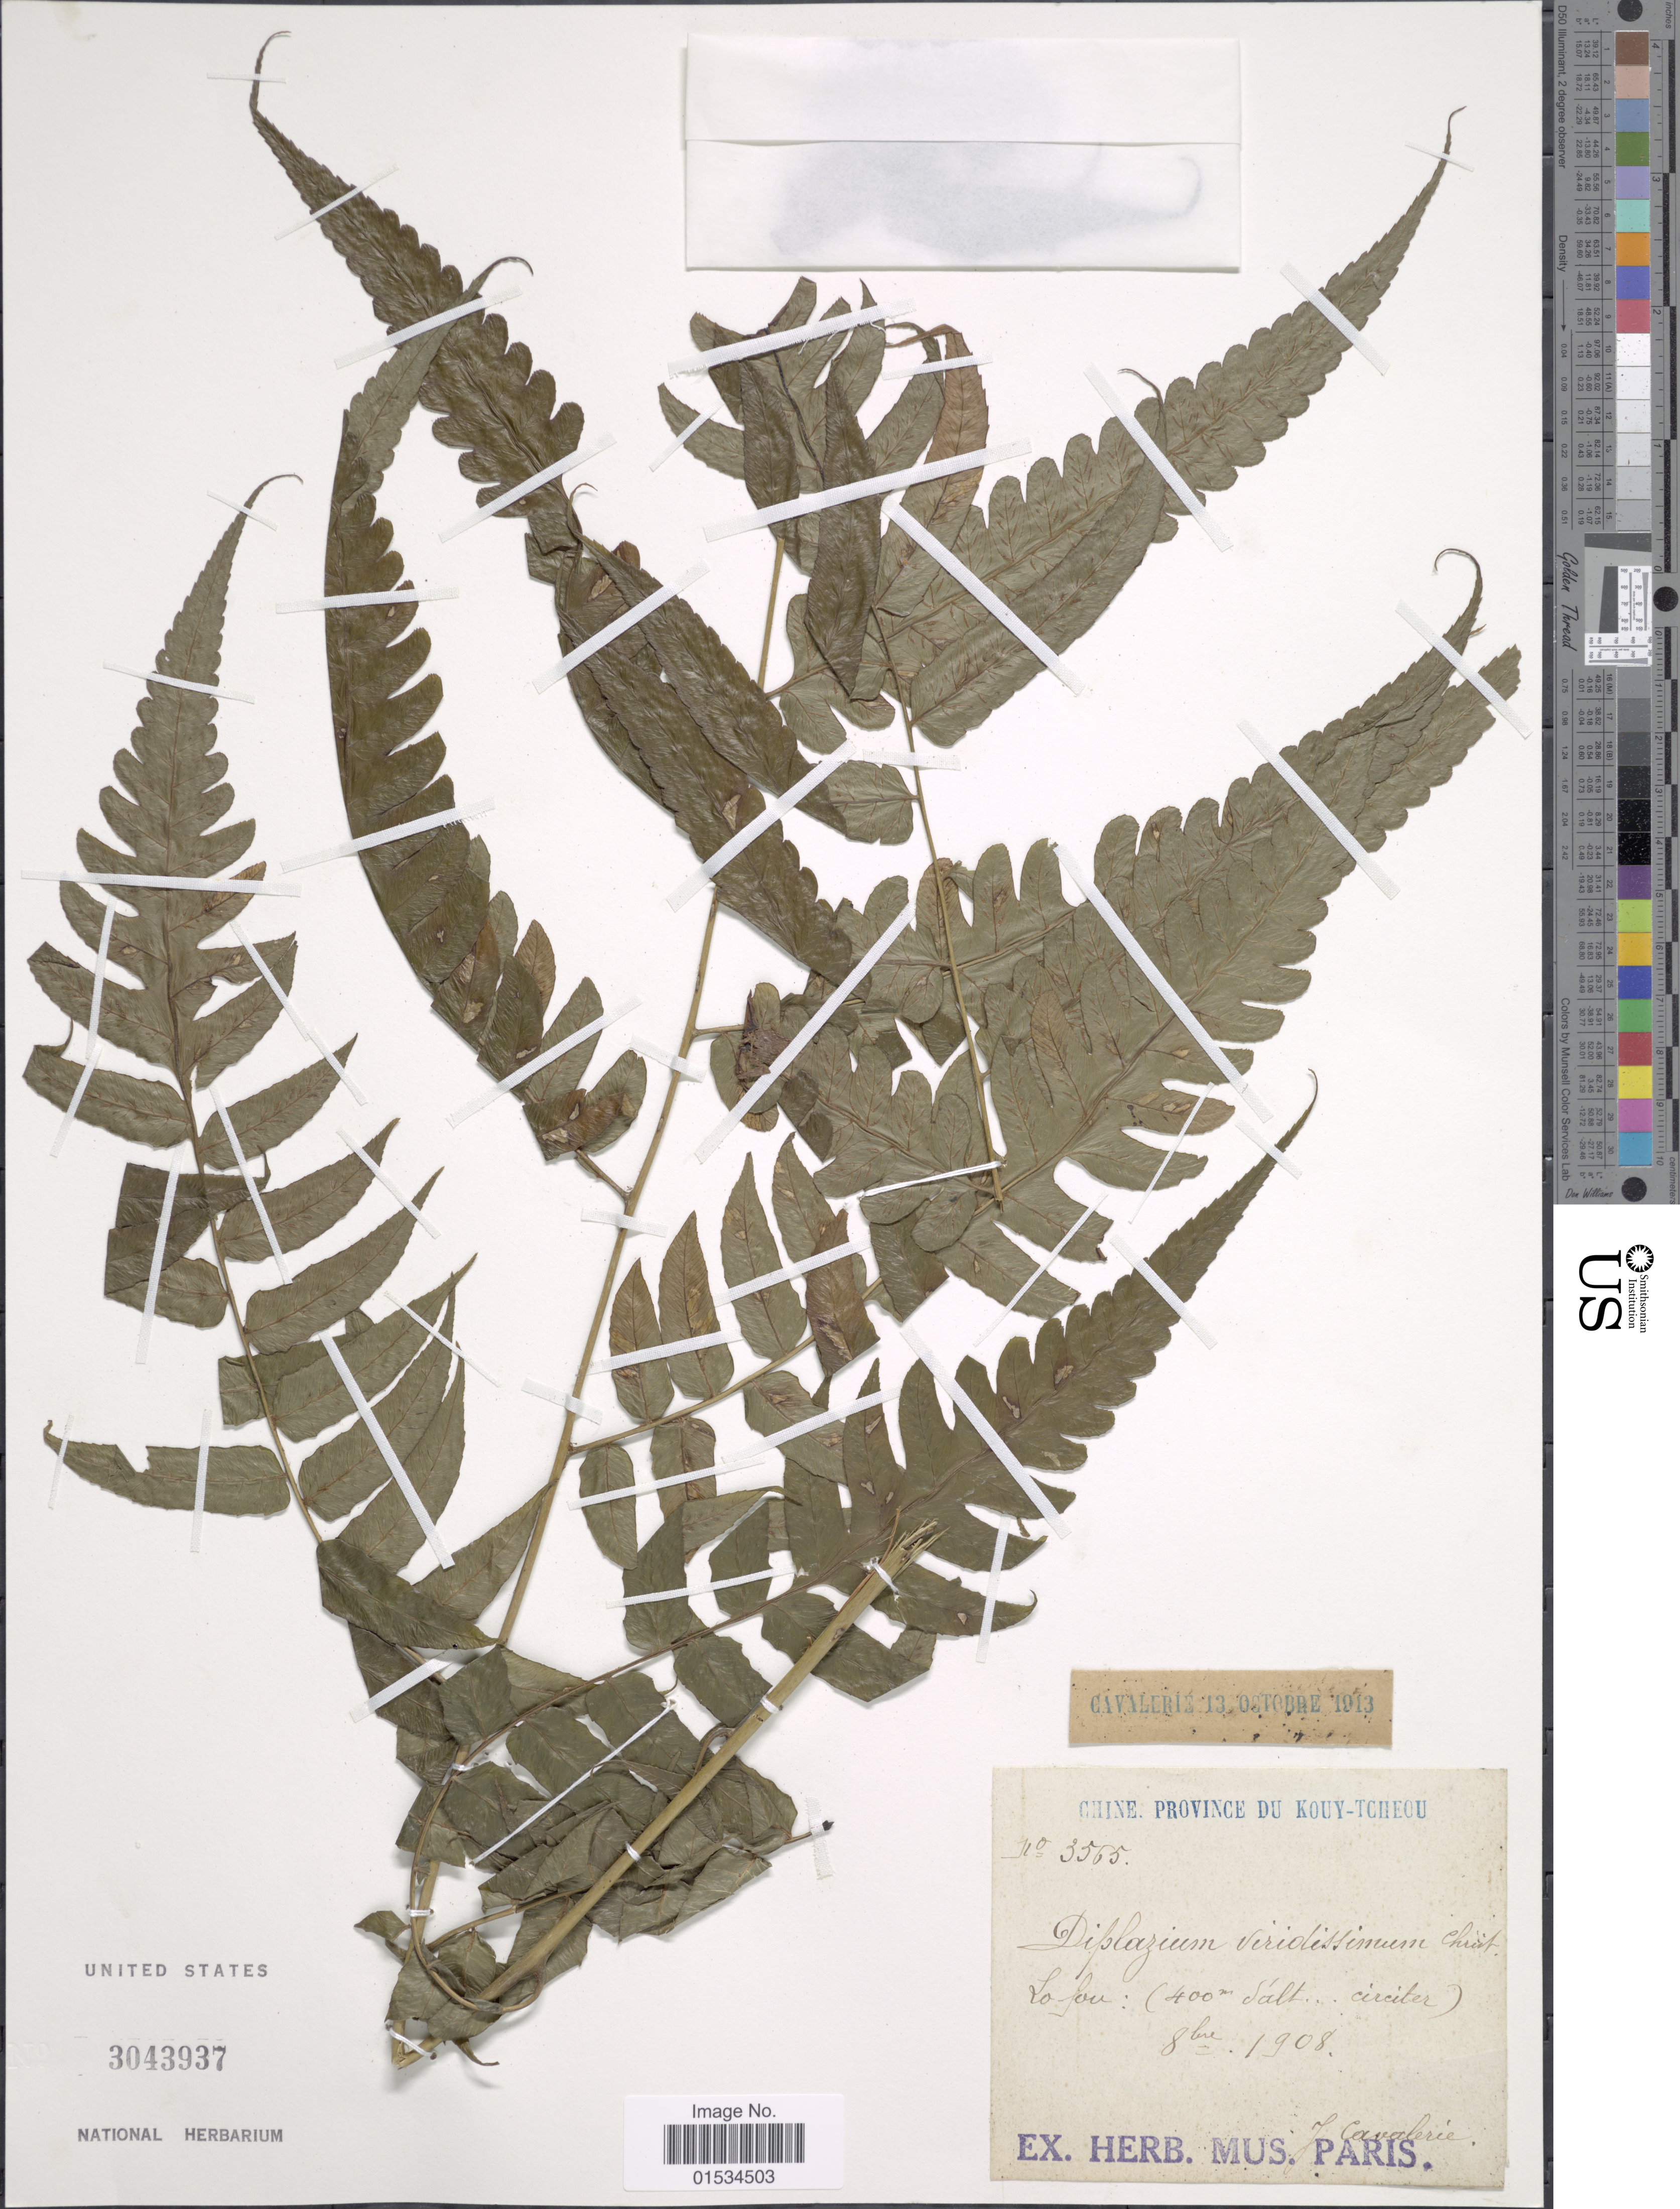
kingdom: Plantae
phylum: Tracheophyta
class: Polypodiopsida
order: Polypodiales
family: Athyriaceae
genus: Diplazium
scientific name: Diplazium viridissimum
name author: Christ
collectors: ex herb. Mus. Paris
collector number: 3565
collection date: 1908-10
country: China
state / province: Guizhou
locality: LoFou Mountain (Province Du Kouy-Tchecu/ Guangzhou Province; leased French colonial territories/ 1898–1945. Present-day Zhanjiang ).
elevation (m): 400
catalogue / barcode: US 3043937